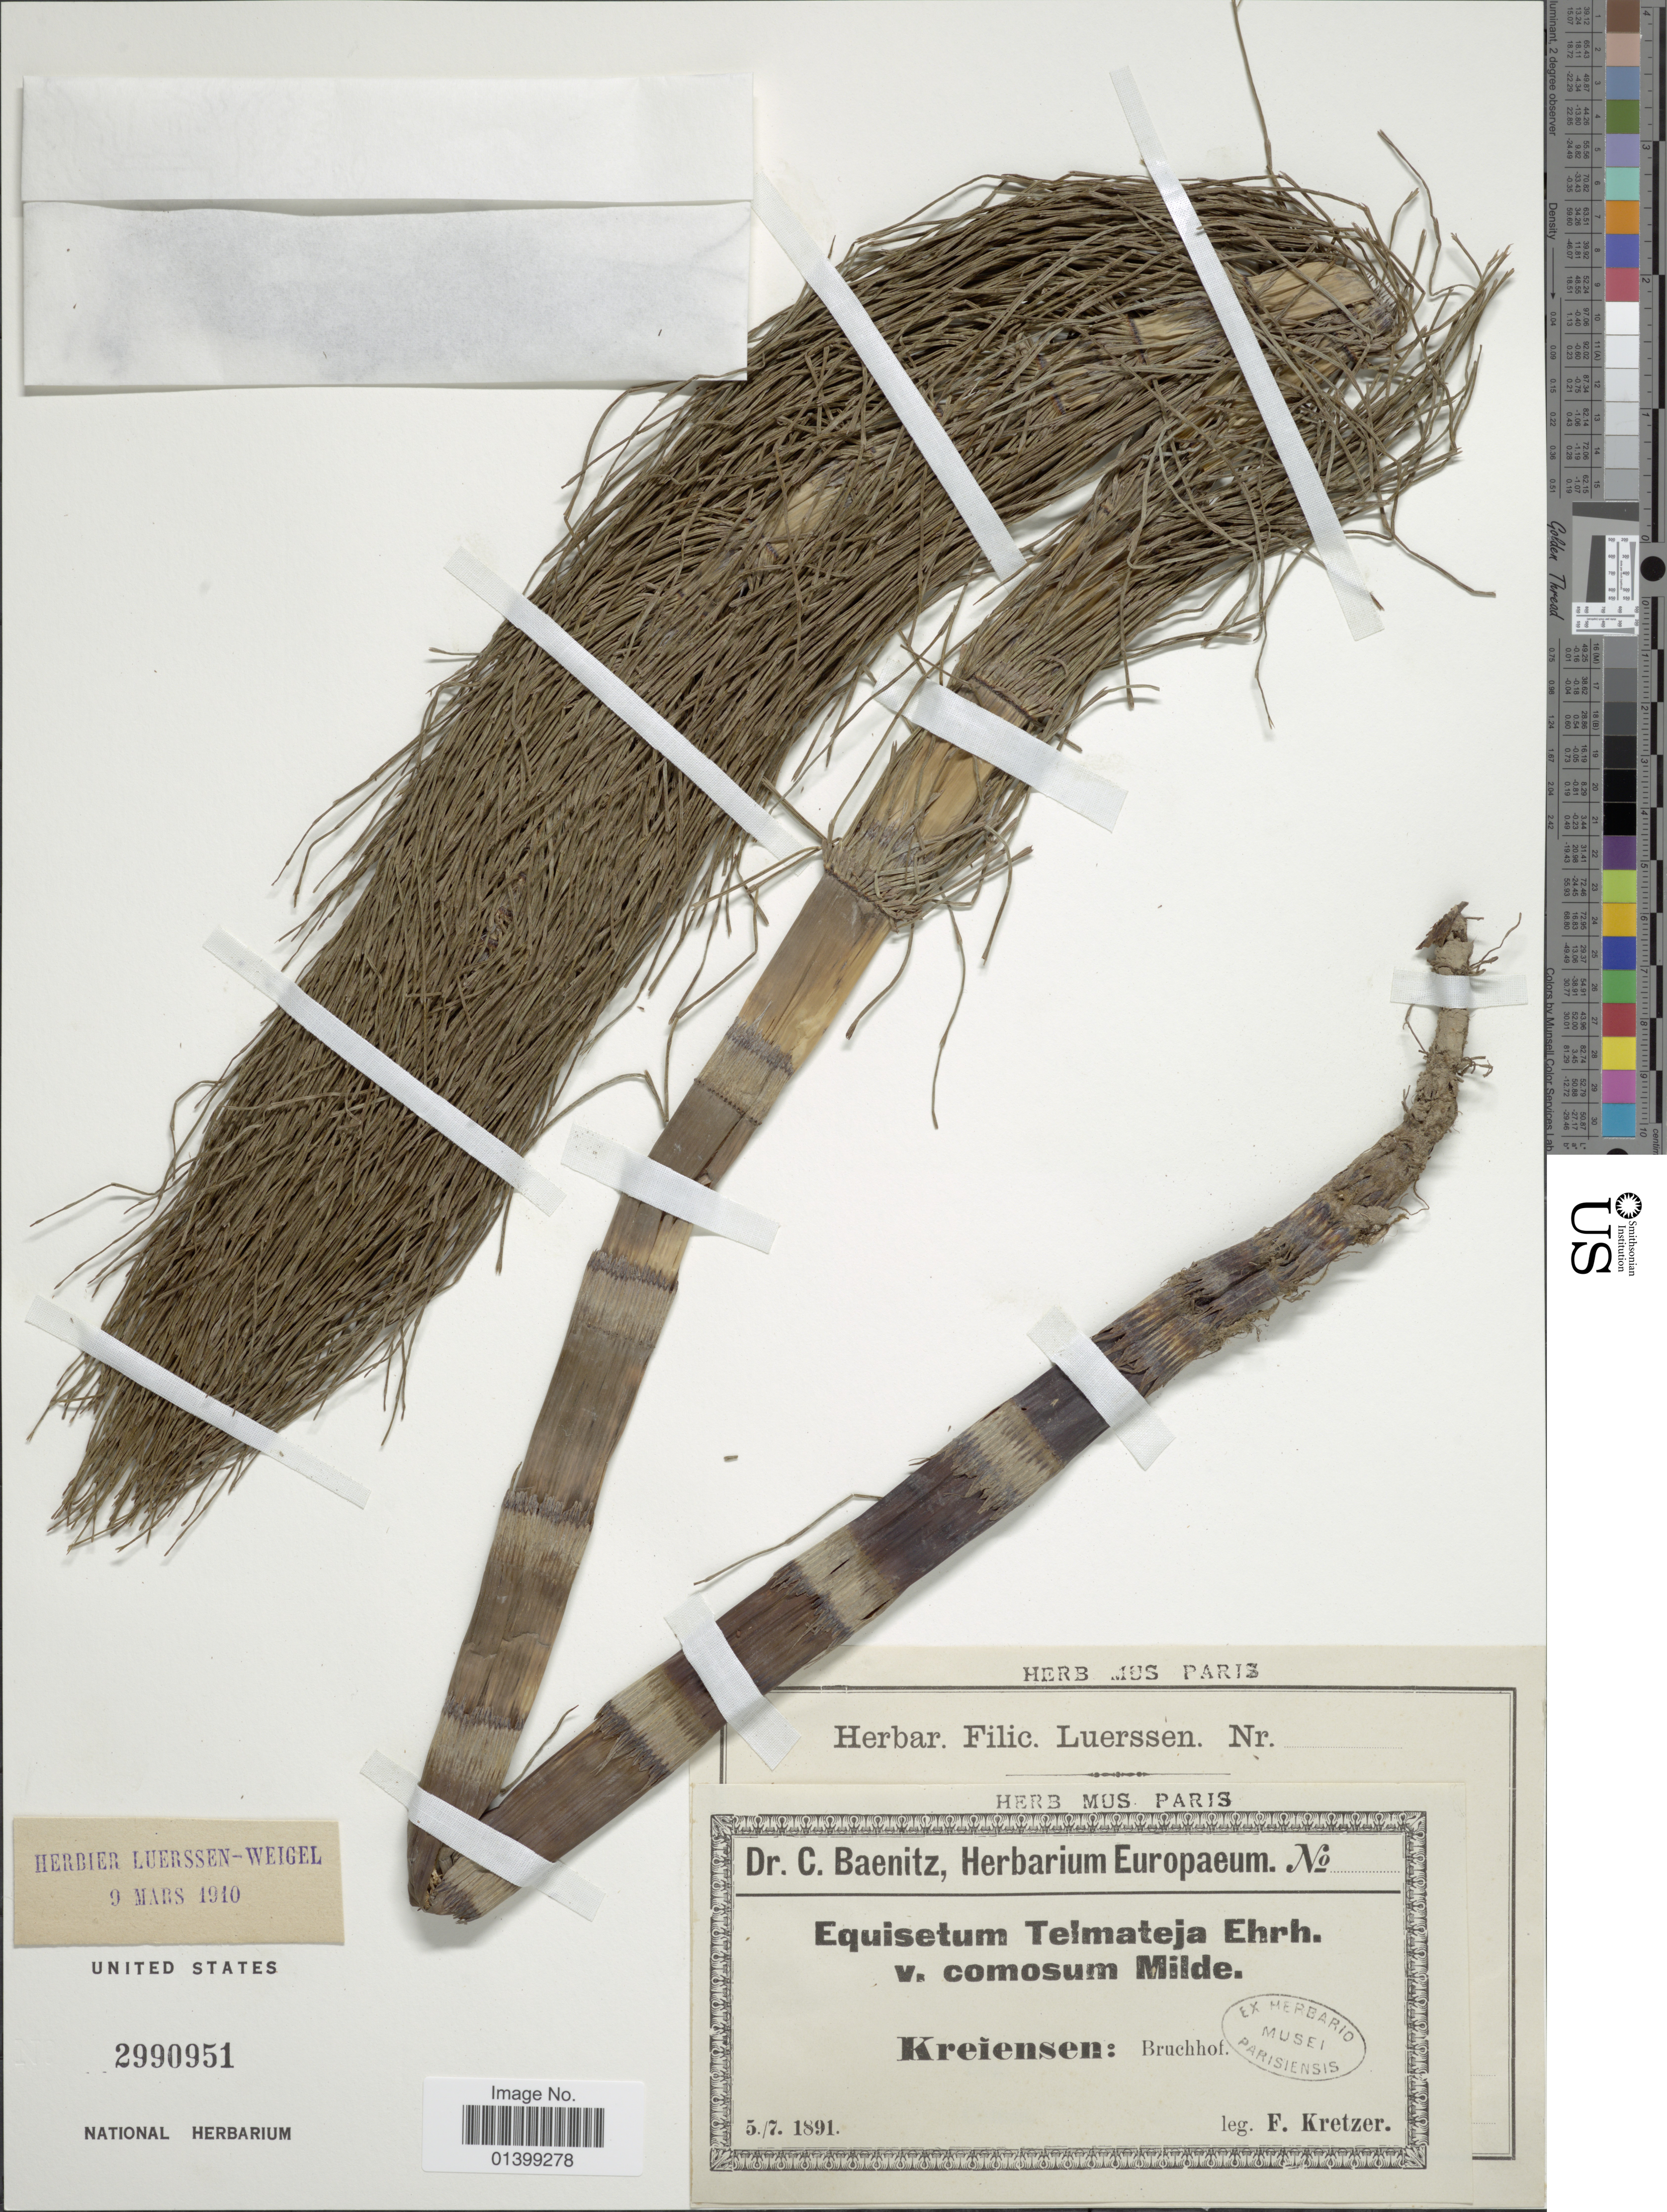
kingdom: Plantae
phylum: Tracheophyta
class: Polypodiopsida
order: Equisetales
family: Equisetaceae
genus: Equisetum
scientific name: Equisetum telmateia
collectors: F. Kretzer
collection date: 1891-07-05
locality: Kreiensen: Bruchhof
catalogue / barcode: US 2990951